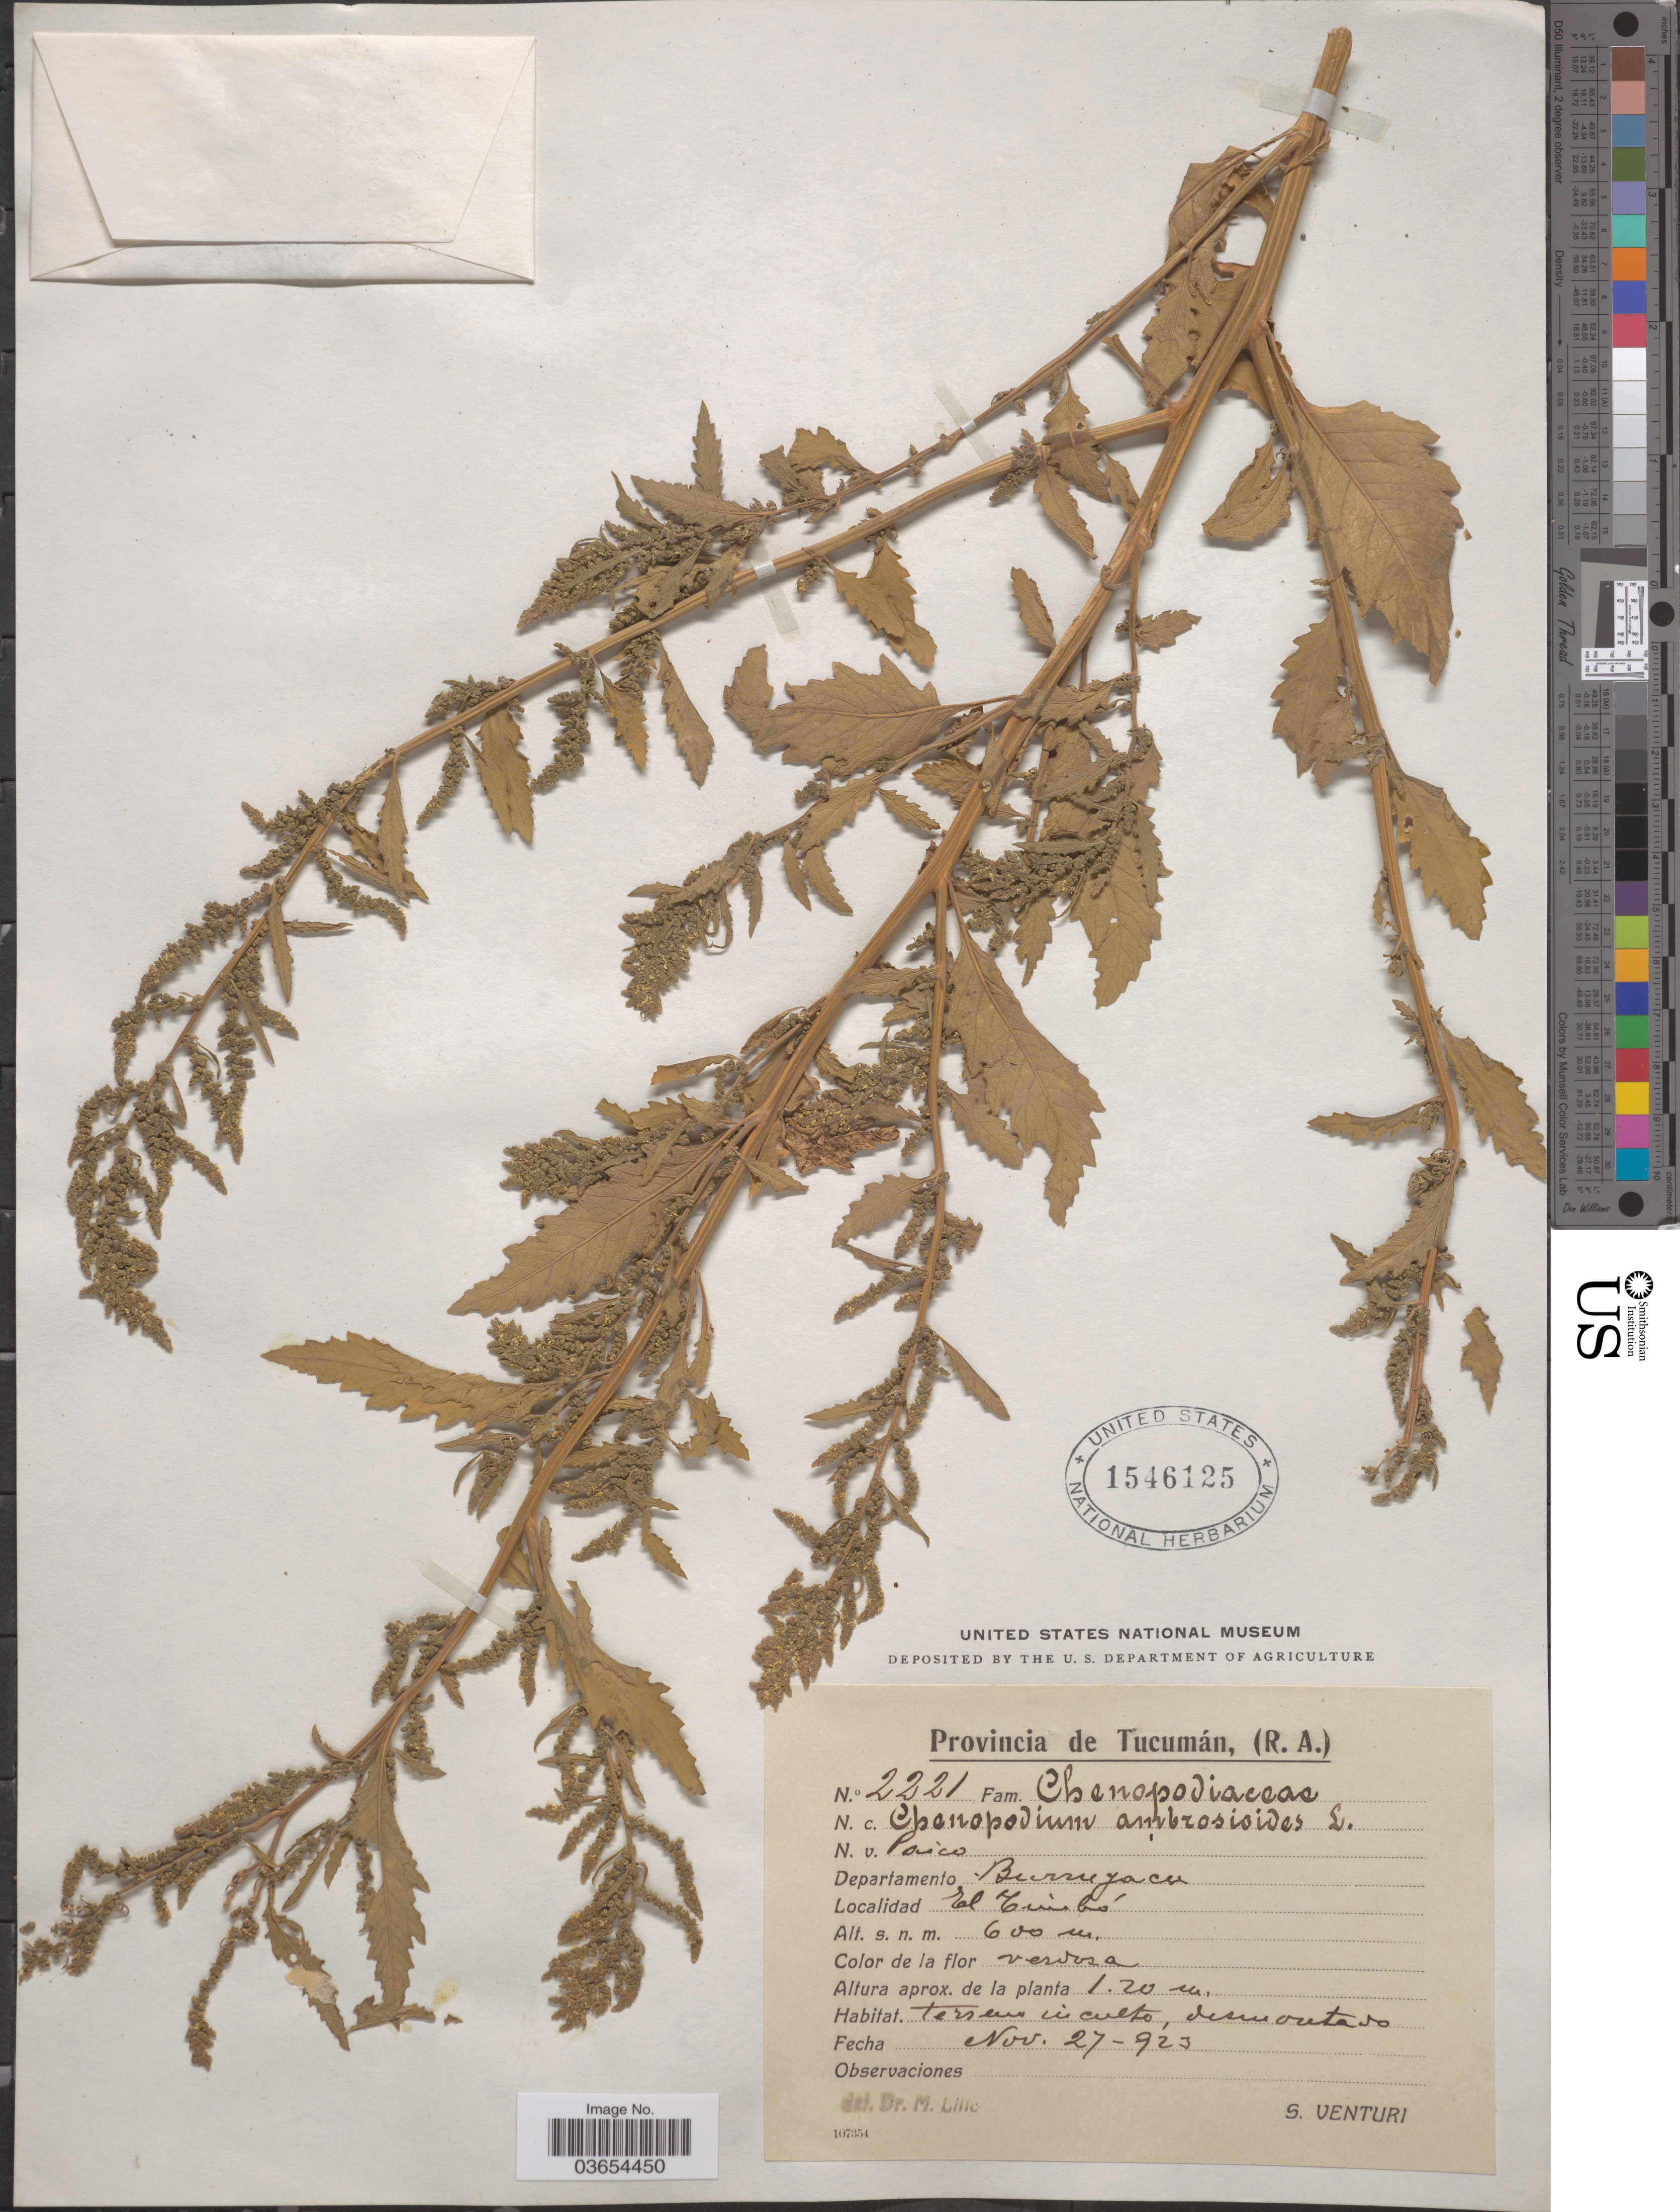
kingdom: Plantae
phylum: Tracheophyta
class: Magnoliopsida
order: Caryophyllales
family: Amaranthaceae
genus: Chenopodium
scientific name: Chenopodium ambrosioides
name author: L.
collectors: S. Venturi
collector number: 2221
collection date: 1923-11-27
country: Argentina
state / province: Tucuman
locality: Departamento Burruyacu. El Timbó.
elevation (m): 600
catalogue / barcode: US 1546125